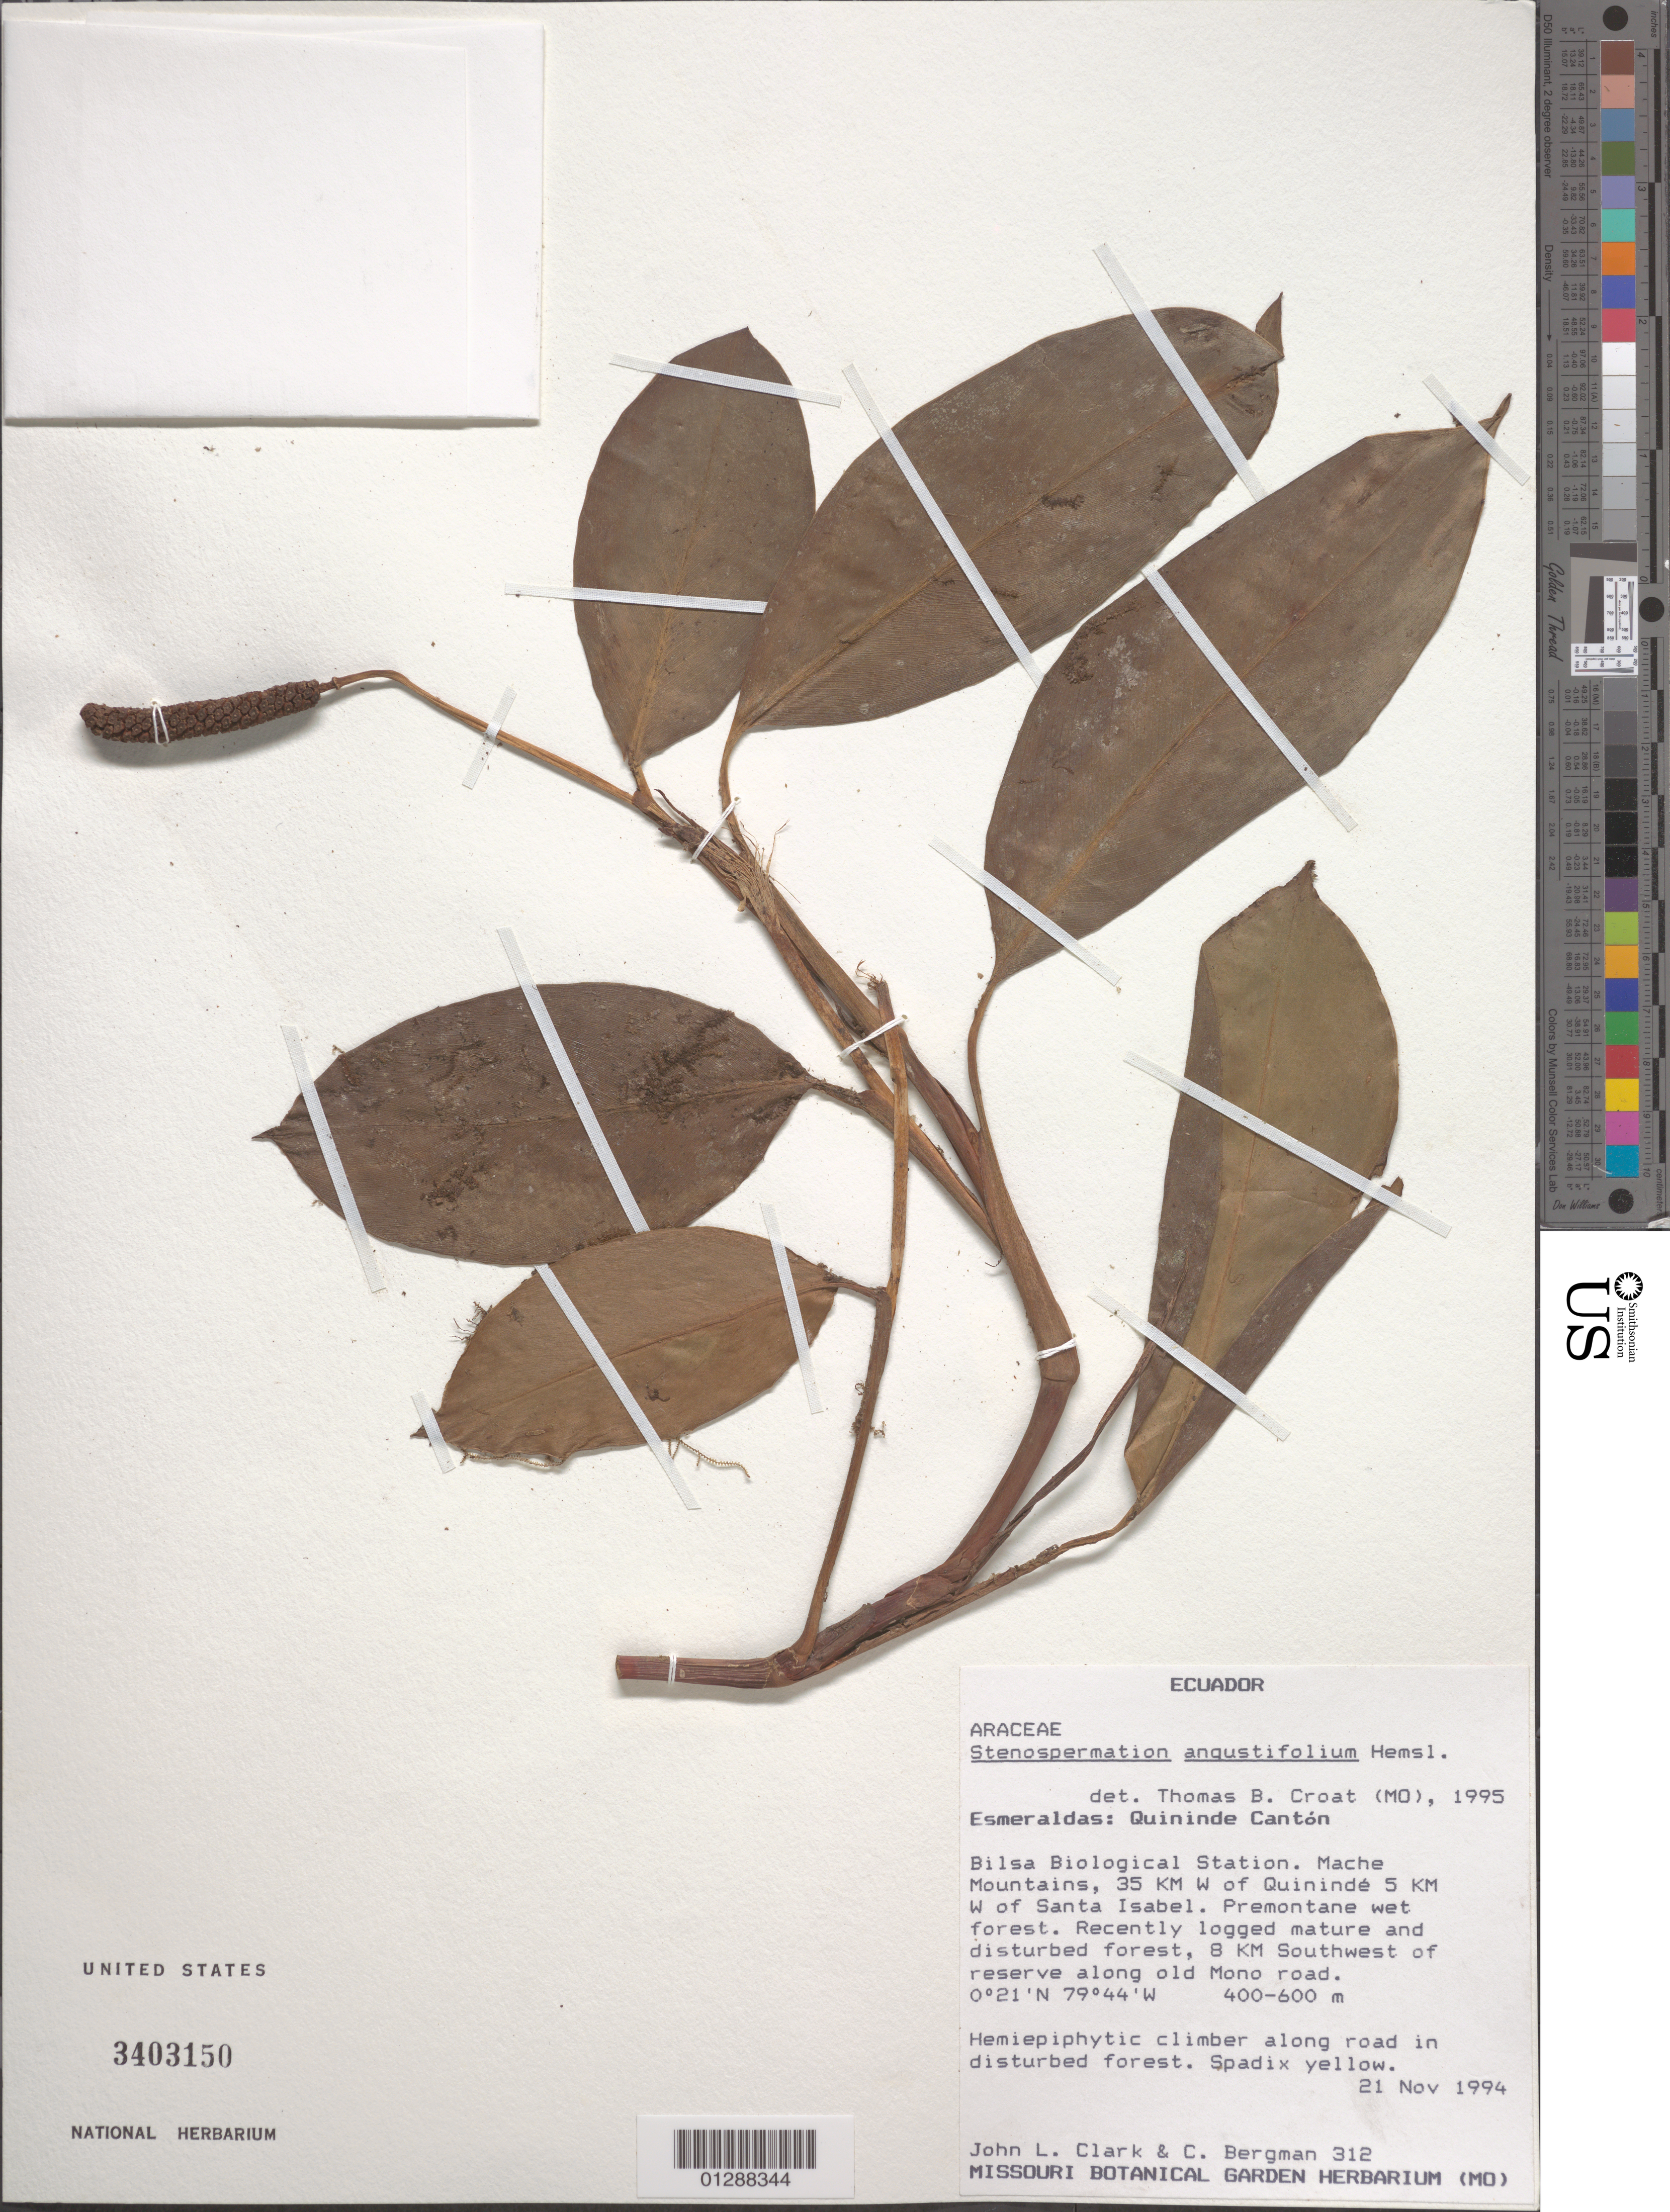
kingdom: Plantae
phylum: Tracheophyta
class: Liliopsida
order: Alismatales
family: Araceae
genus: Stenospermation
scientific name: Stenospermation angustifolium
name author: Hemsl.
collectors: J. L. Clark & C. Bergman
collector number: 312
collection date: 1994-11-21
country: Ecuador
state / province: Esmeraldas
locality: Quininde Cantón. Bilsa Biological Station. Mache Mountains, 35 KM W of Quinindé 5 KM W of Santa Isabel. 8 KM Southwest of reserve along old Mono road.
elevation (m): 400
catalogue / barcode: US 3403150